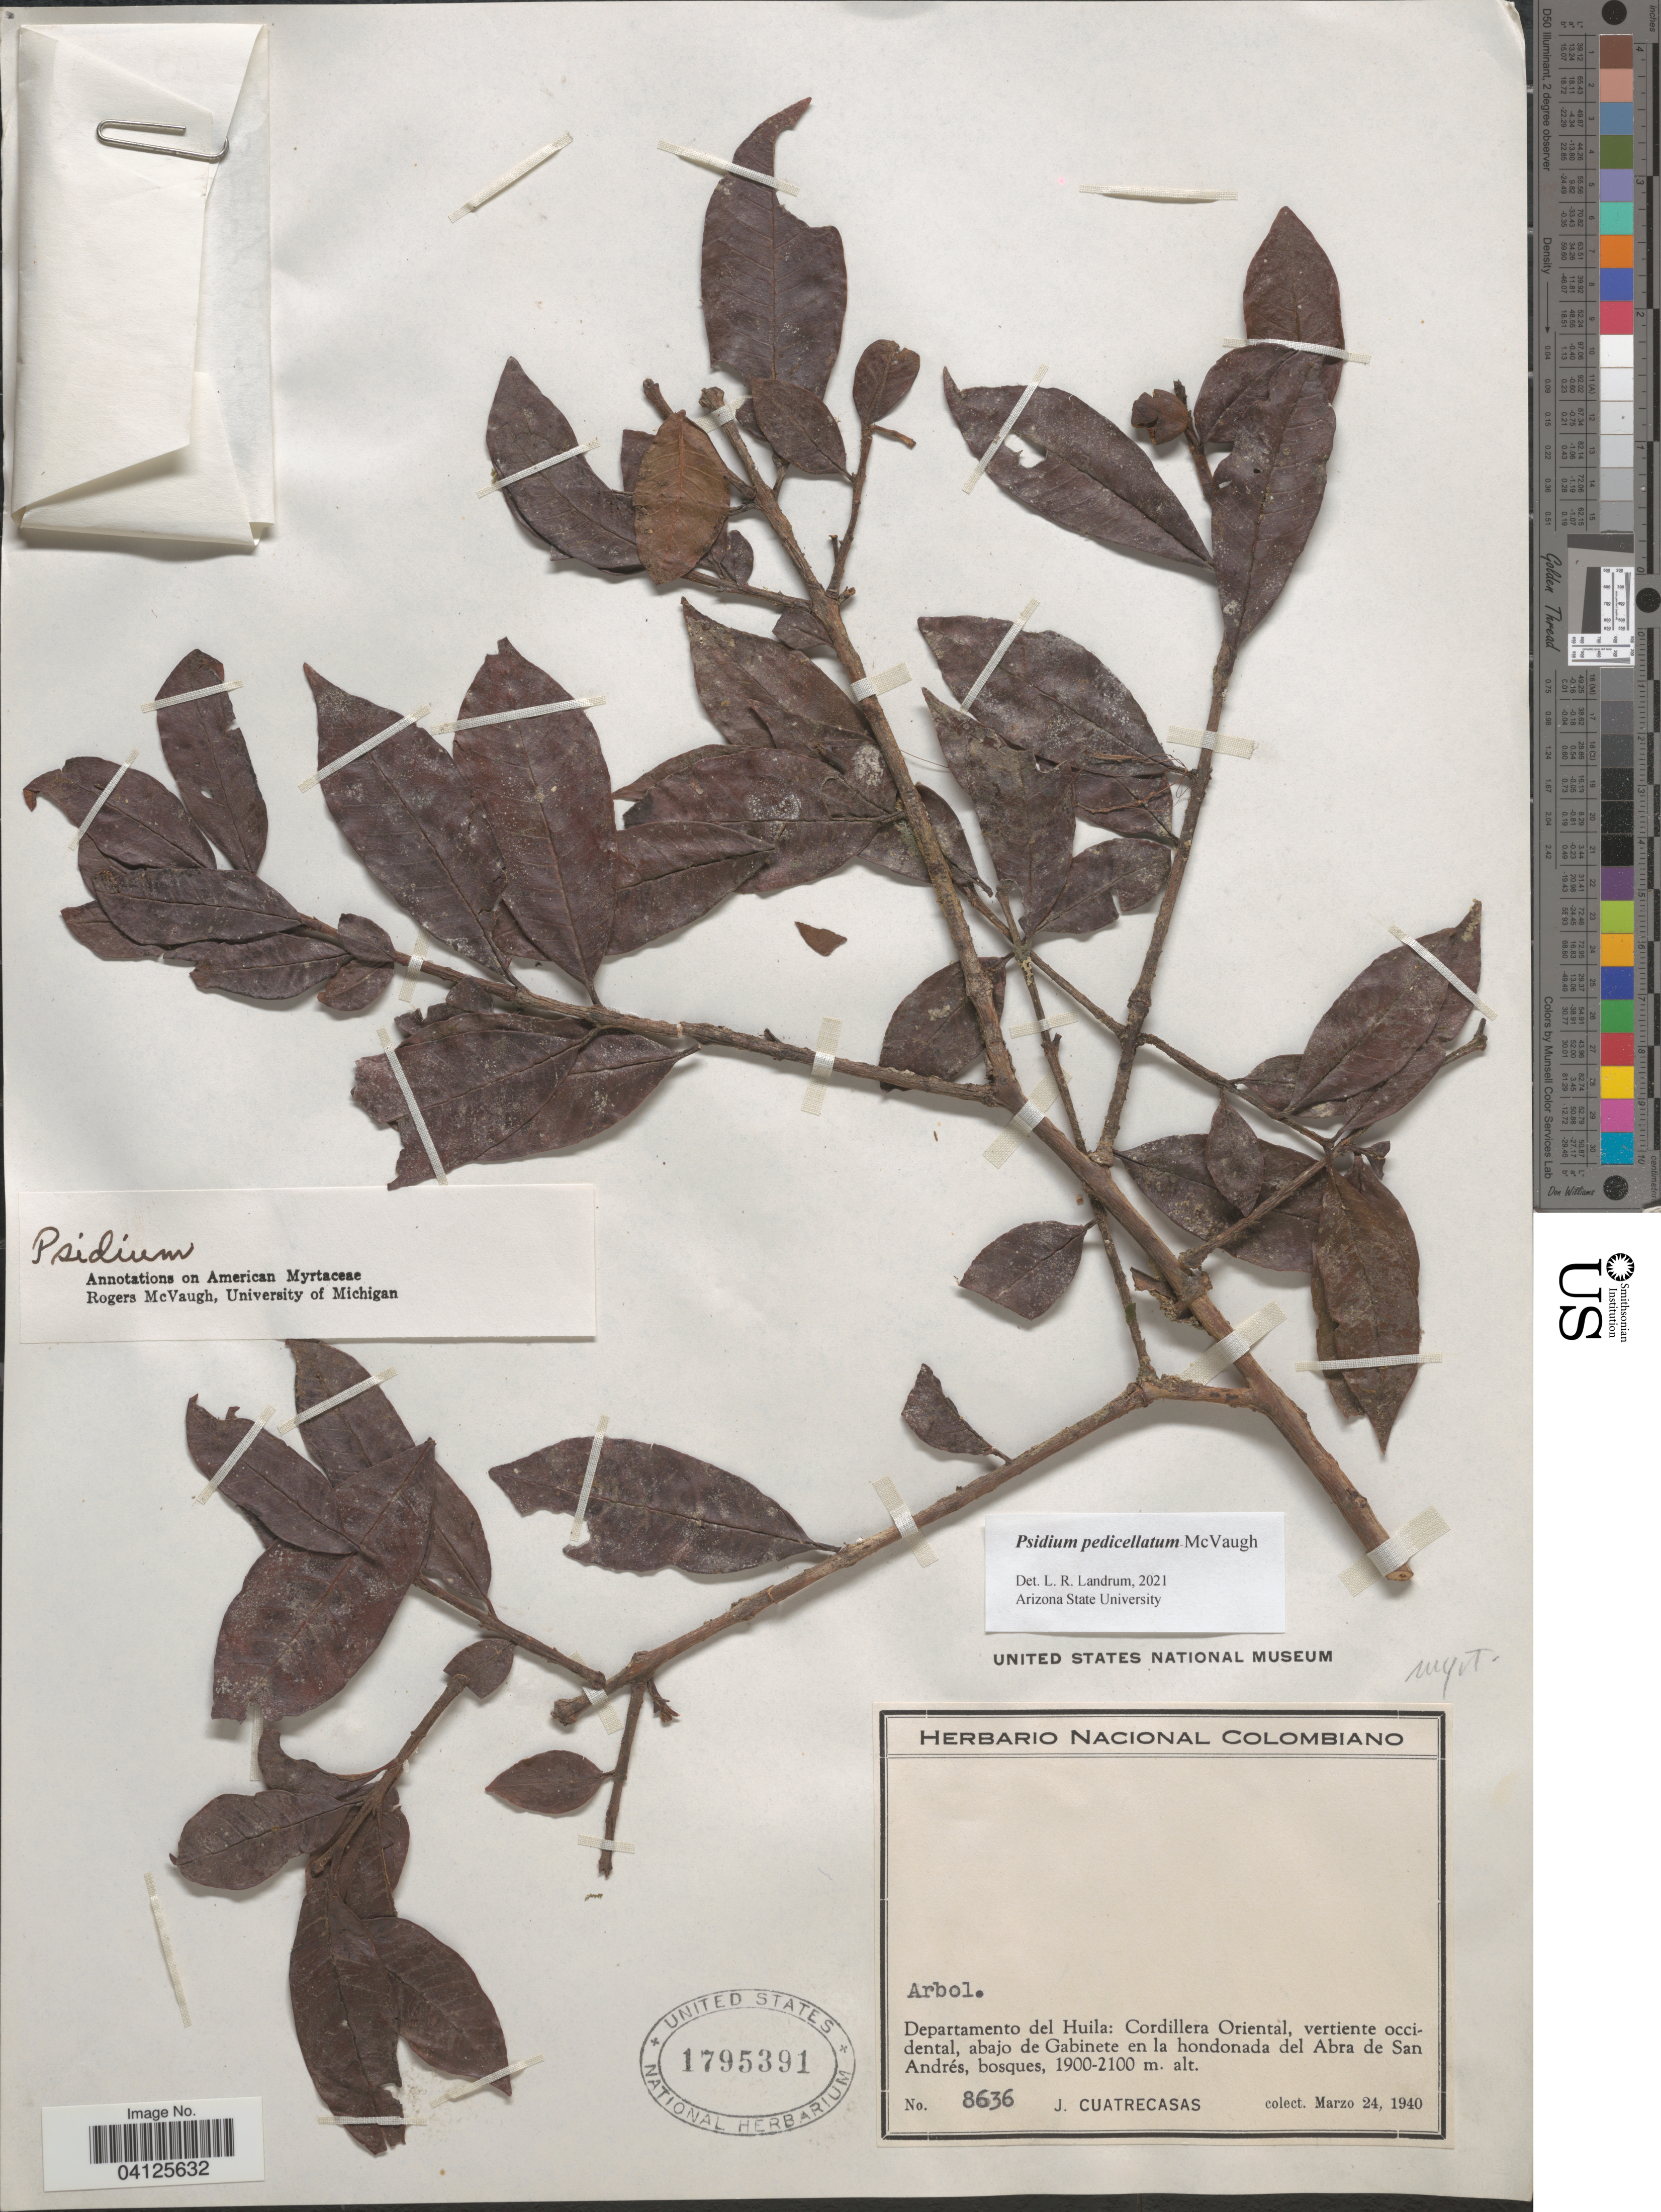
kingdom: Plantae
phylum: Tracheophyta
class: Magnoliopsida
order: Myrtales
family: Myrtaceae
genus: Psidium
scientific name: Psidium pedicellatum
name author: McVaugh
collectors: J. Cuatrecasas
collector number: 8636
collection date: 1940-03-24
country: Colombia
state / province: Huila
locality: Departamento del Huila: Cordillera Oriental, vertiente occidental, abajo de Gabinete en la hondonada del Abra de San Andrés.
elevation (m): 1900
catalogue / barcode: US 1795391